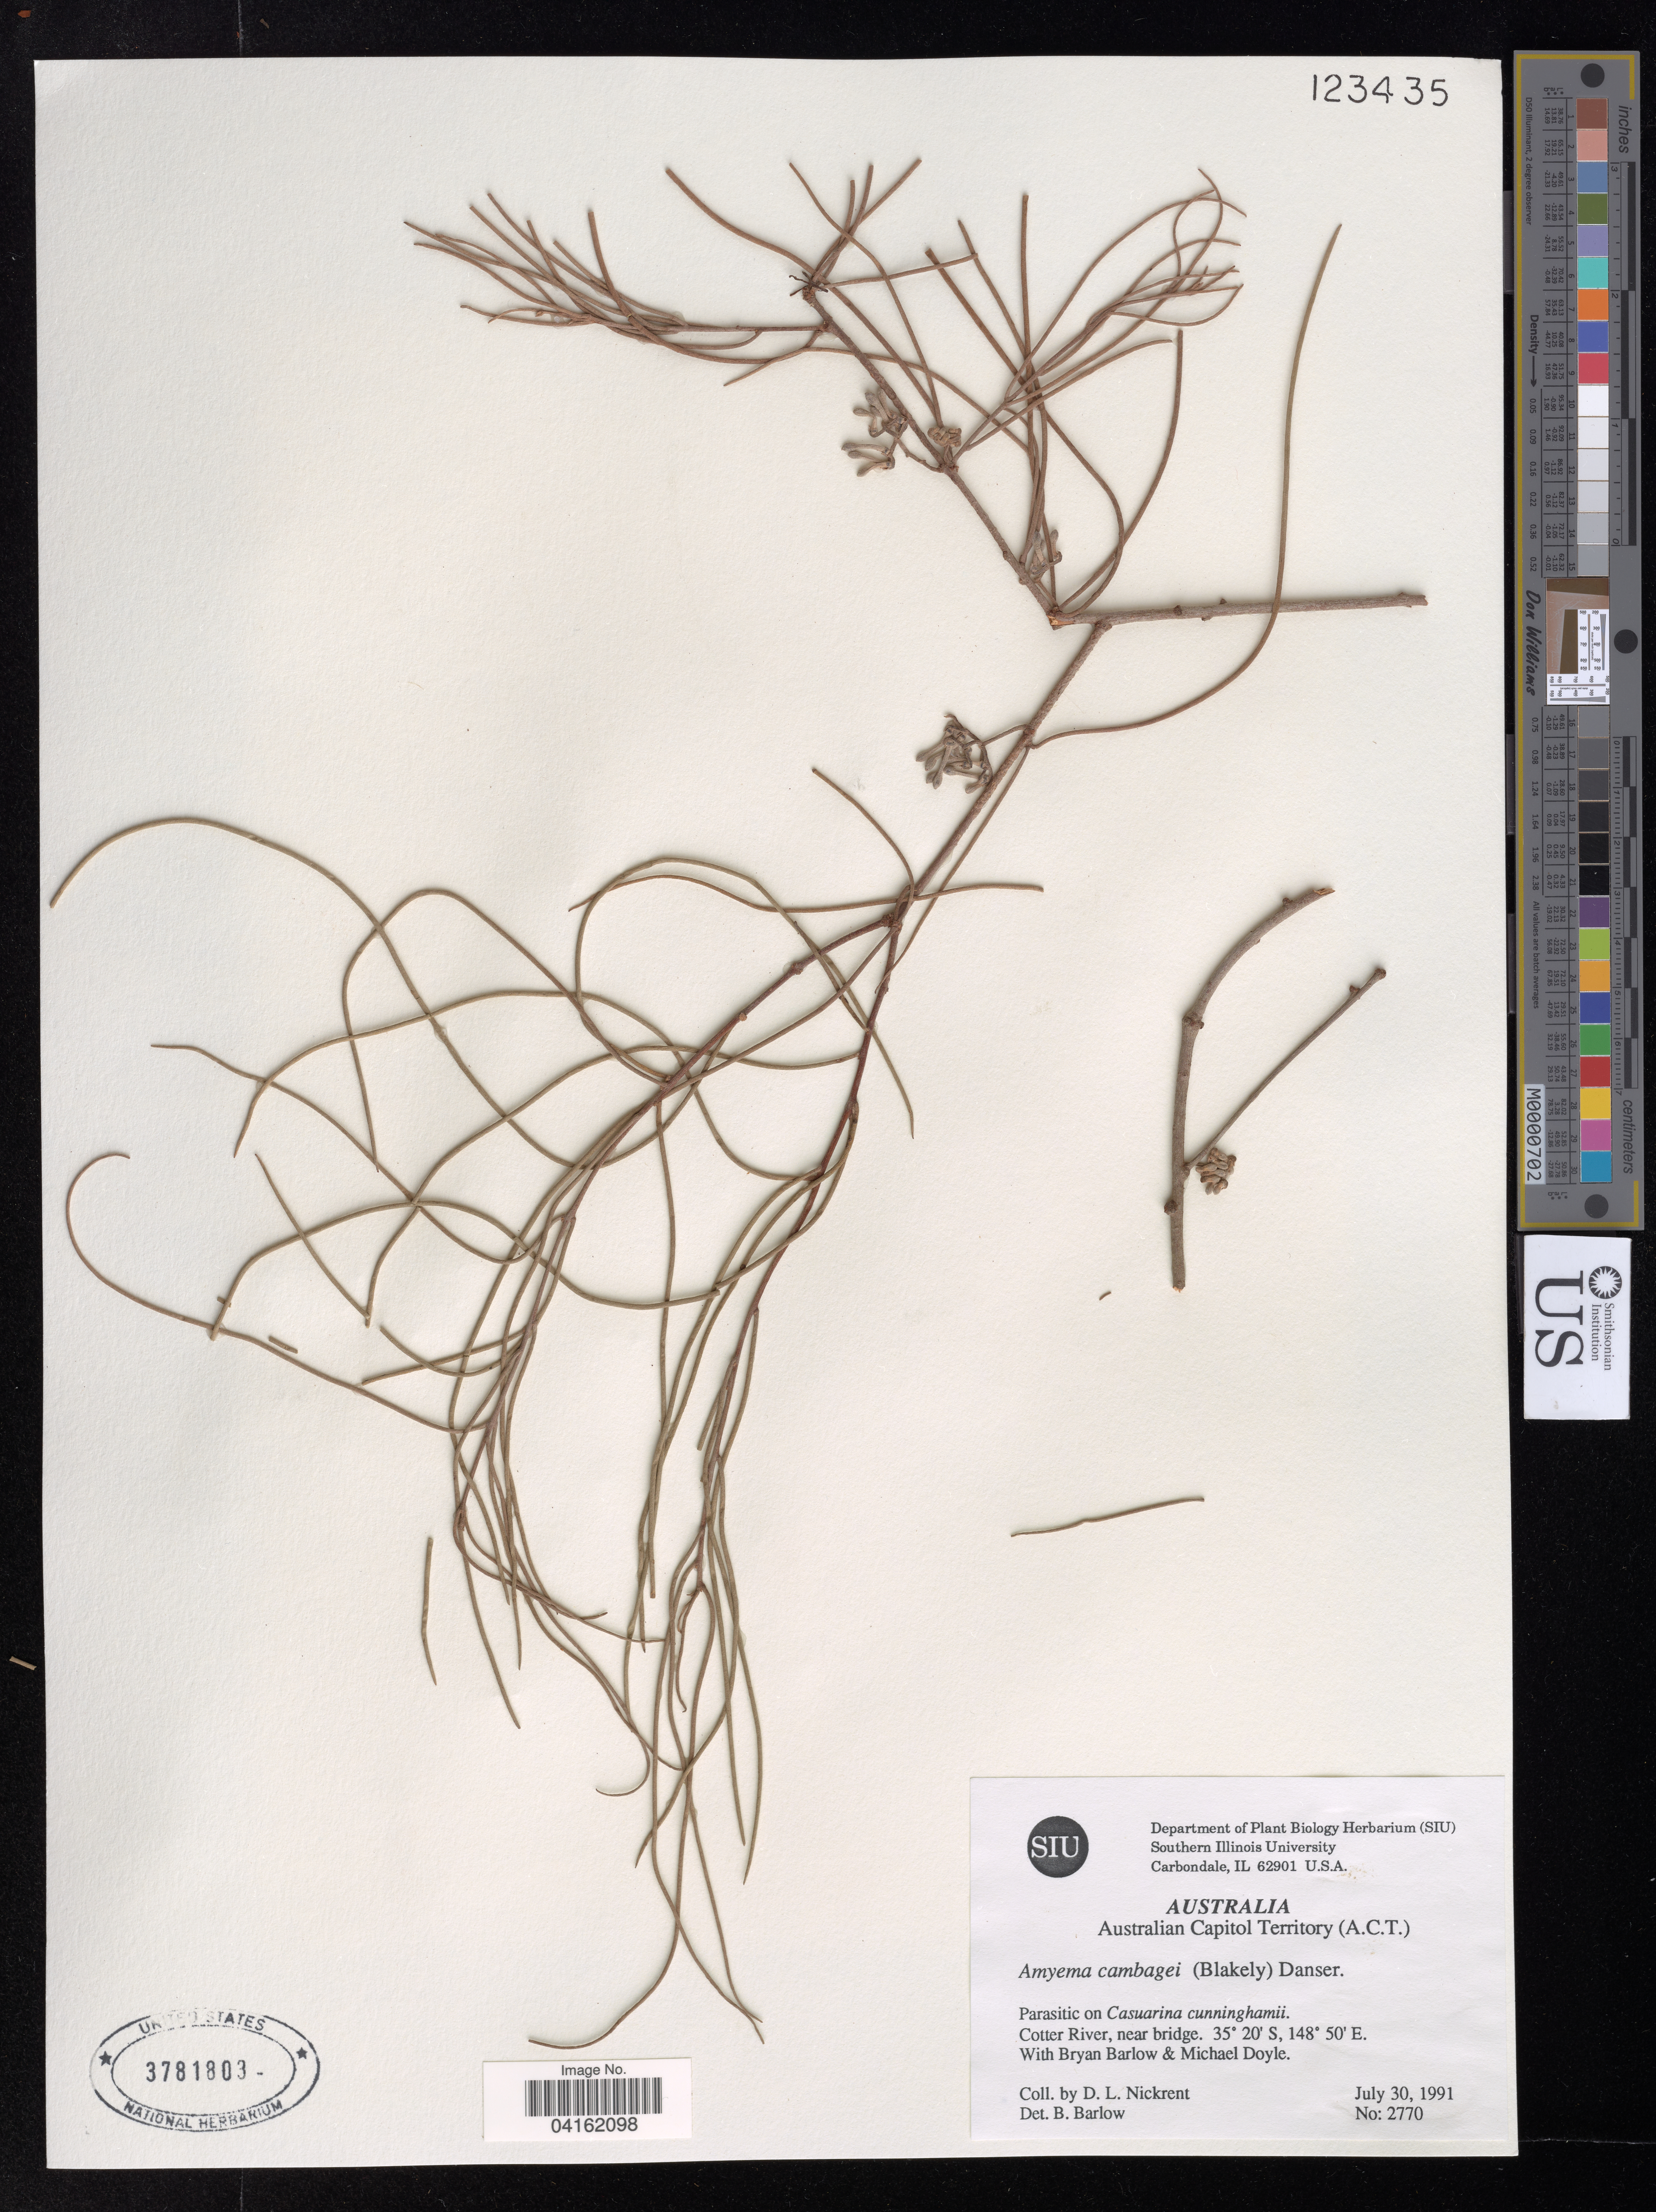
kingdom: Plantae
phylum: Tracheophyta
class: Magnoliopsida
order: Santalales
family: Loranthaceae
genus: Amyema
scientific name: Amyema cambagei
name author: Danser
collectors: D. Nickrent, Barlow, B. & M. Doyle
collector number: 2770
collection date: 1991-07-30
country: Australia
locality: Australian Capitol Territory (A.C.T.). Cotter River, near bridge.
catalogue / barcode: US 3781803